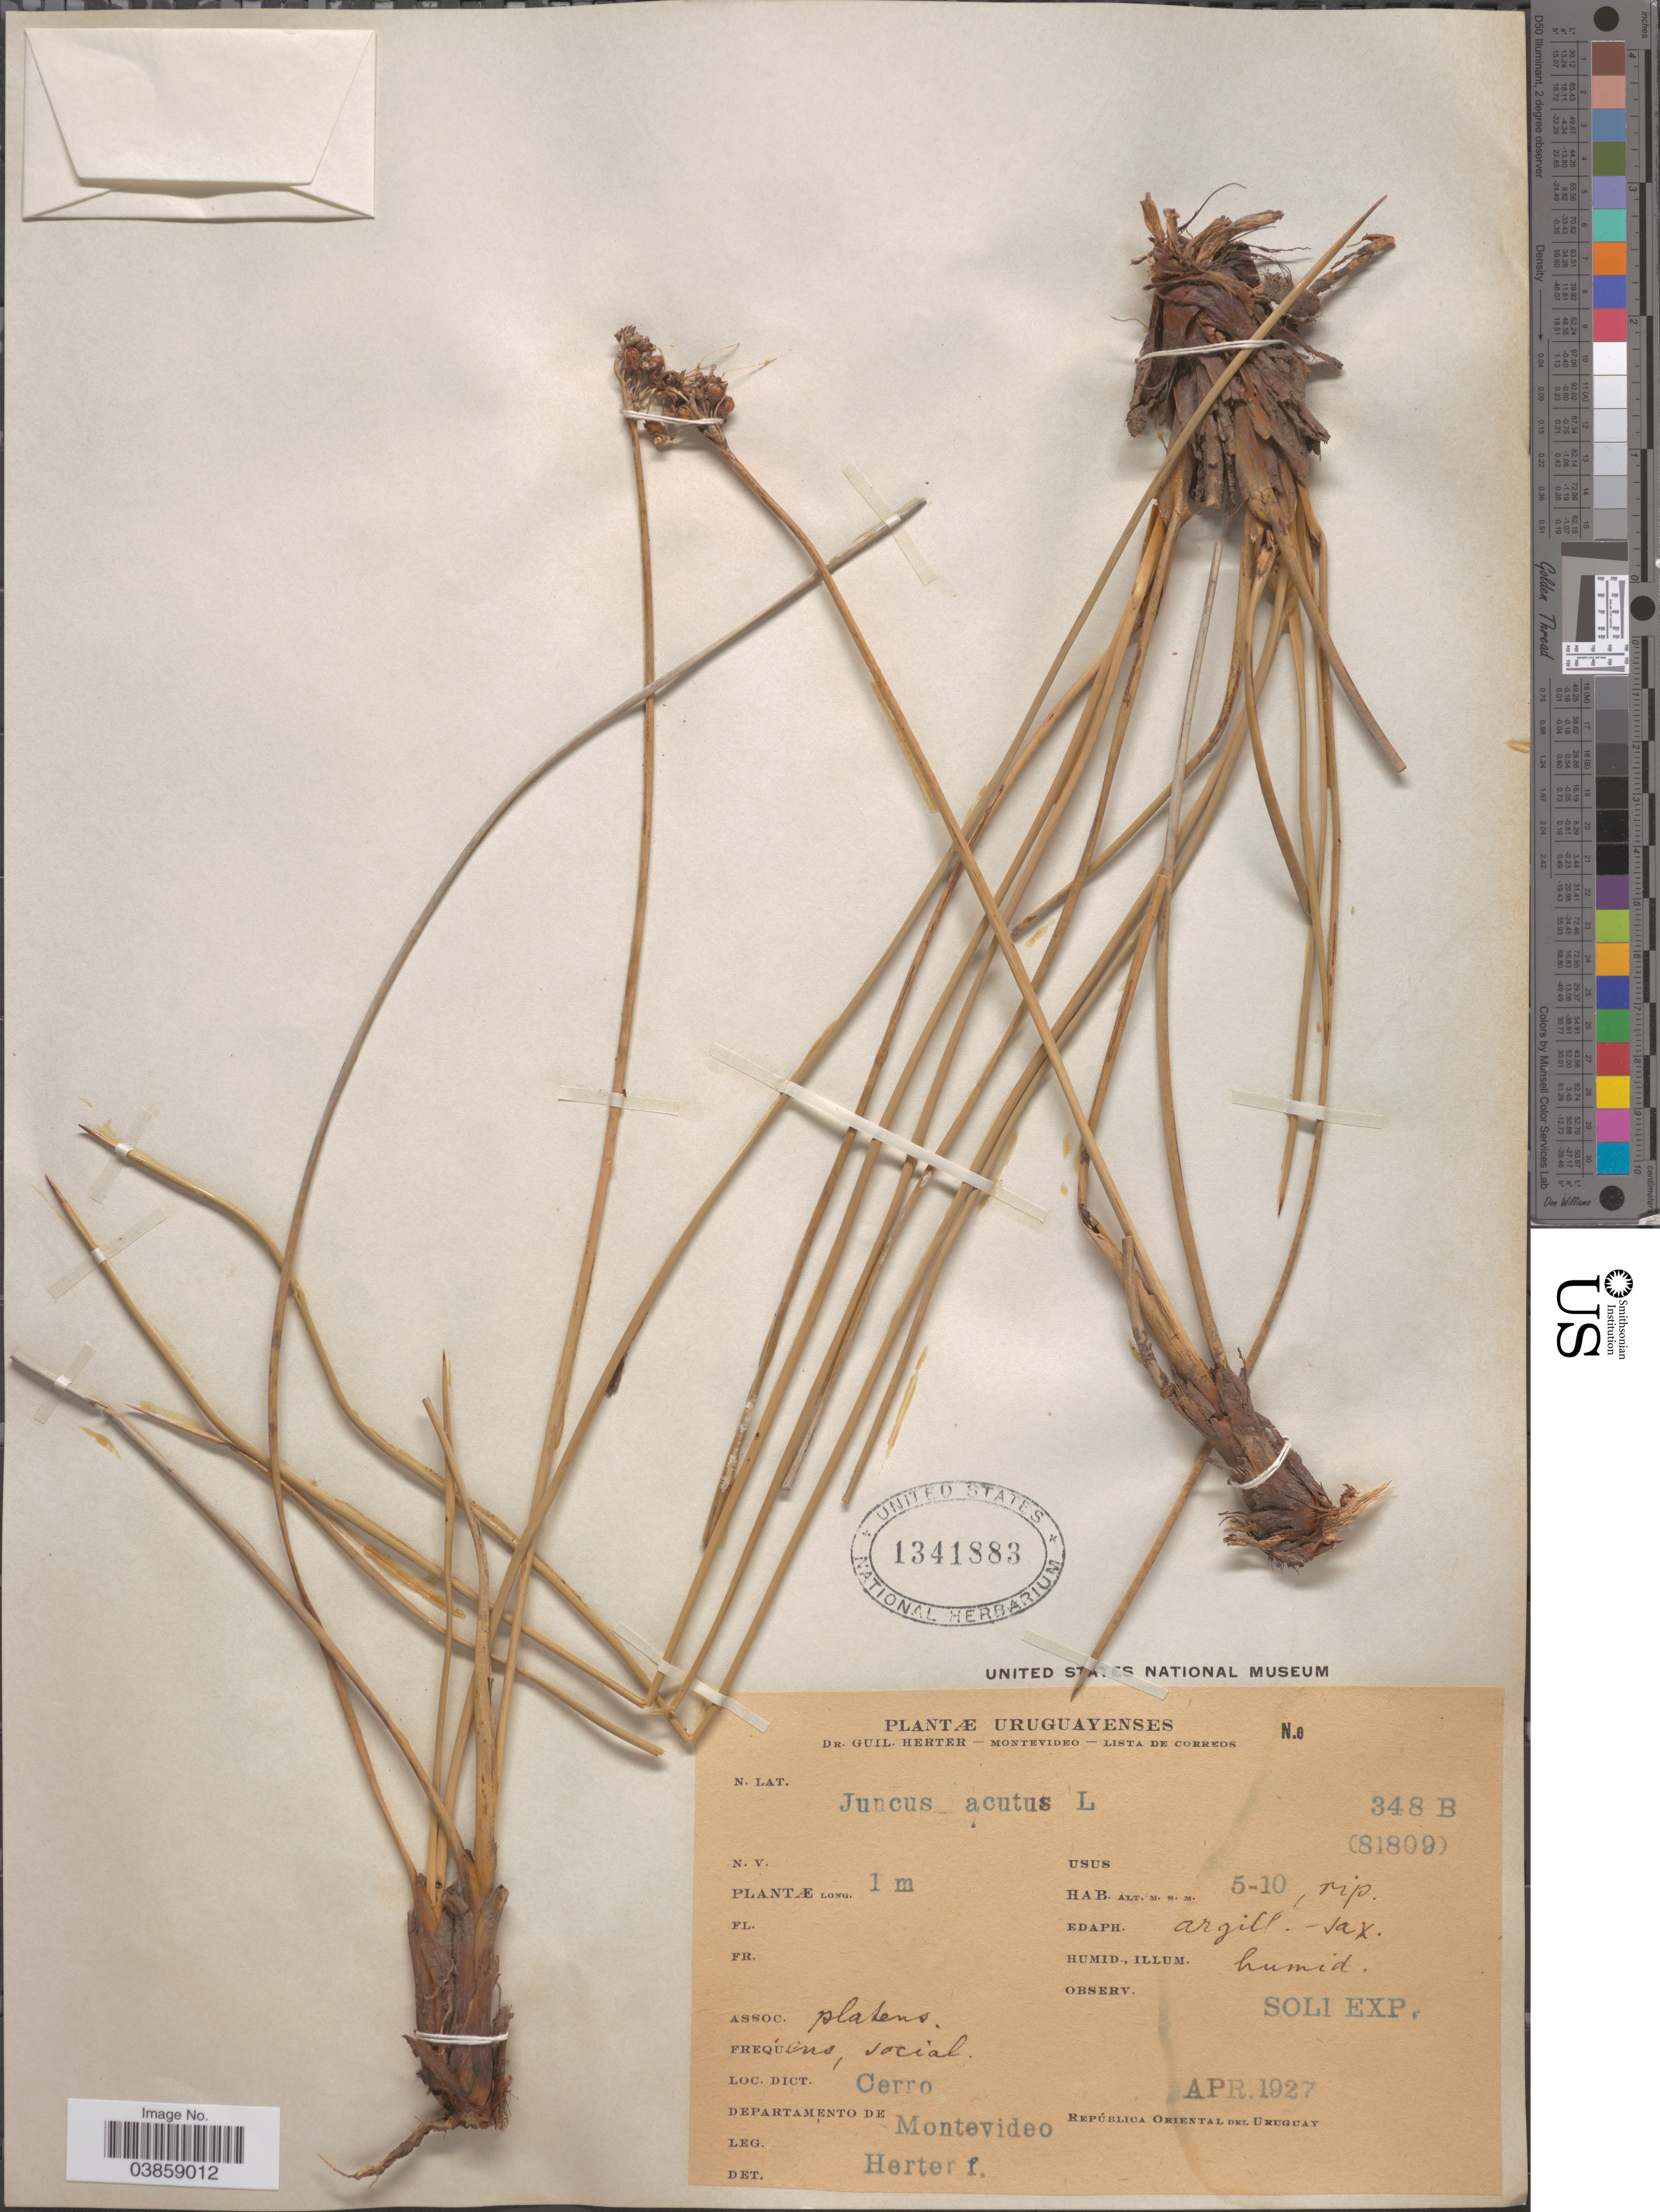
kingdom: Plantae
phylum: Tracheophyta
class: Liliopsida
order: Poales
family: Juncaceae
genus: Juncus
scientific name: Juncus acutus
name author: L.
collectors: G. Herter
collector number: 348B?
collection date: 1927-04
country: Uruguay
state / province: Montevideo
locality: Loc. Dict. Cerro. Departamento de Montevideo. República Oriental del Uruguay.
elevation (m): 5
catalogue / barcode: US 1341883